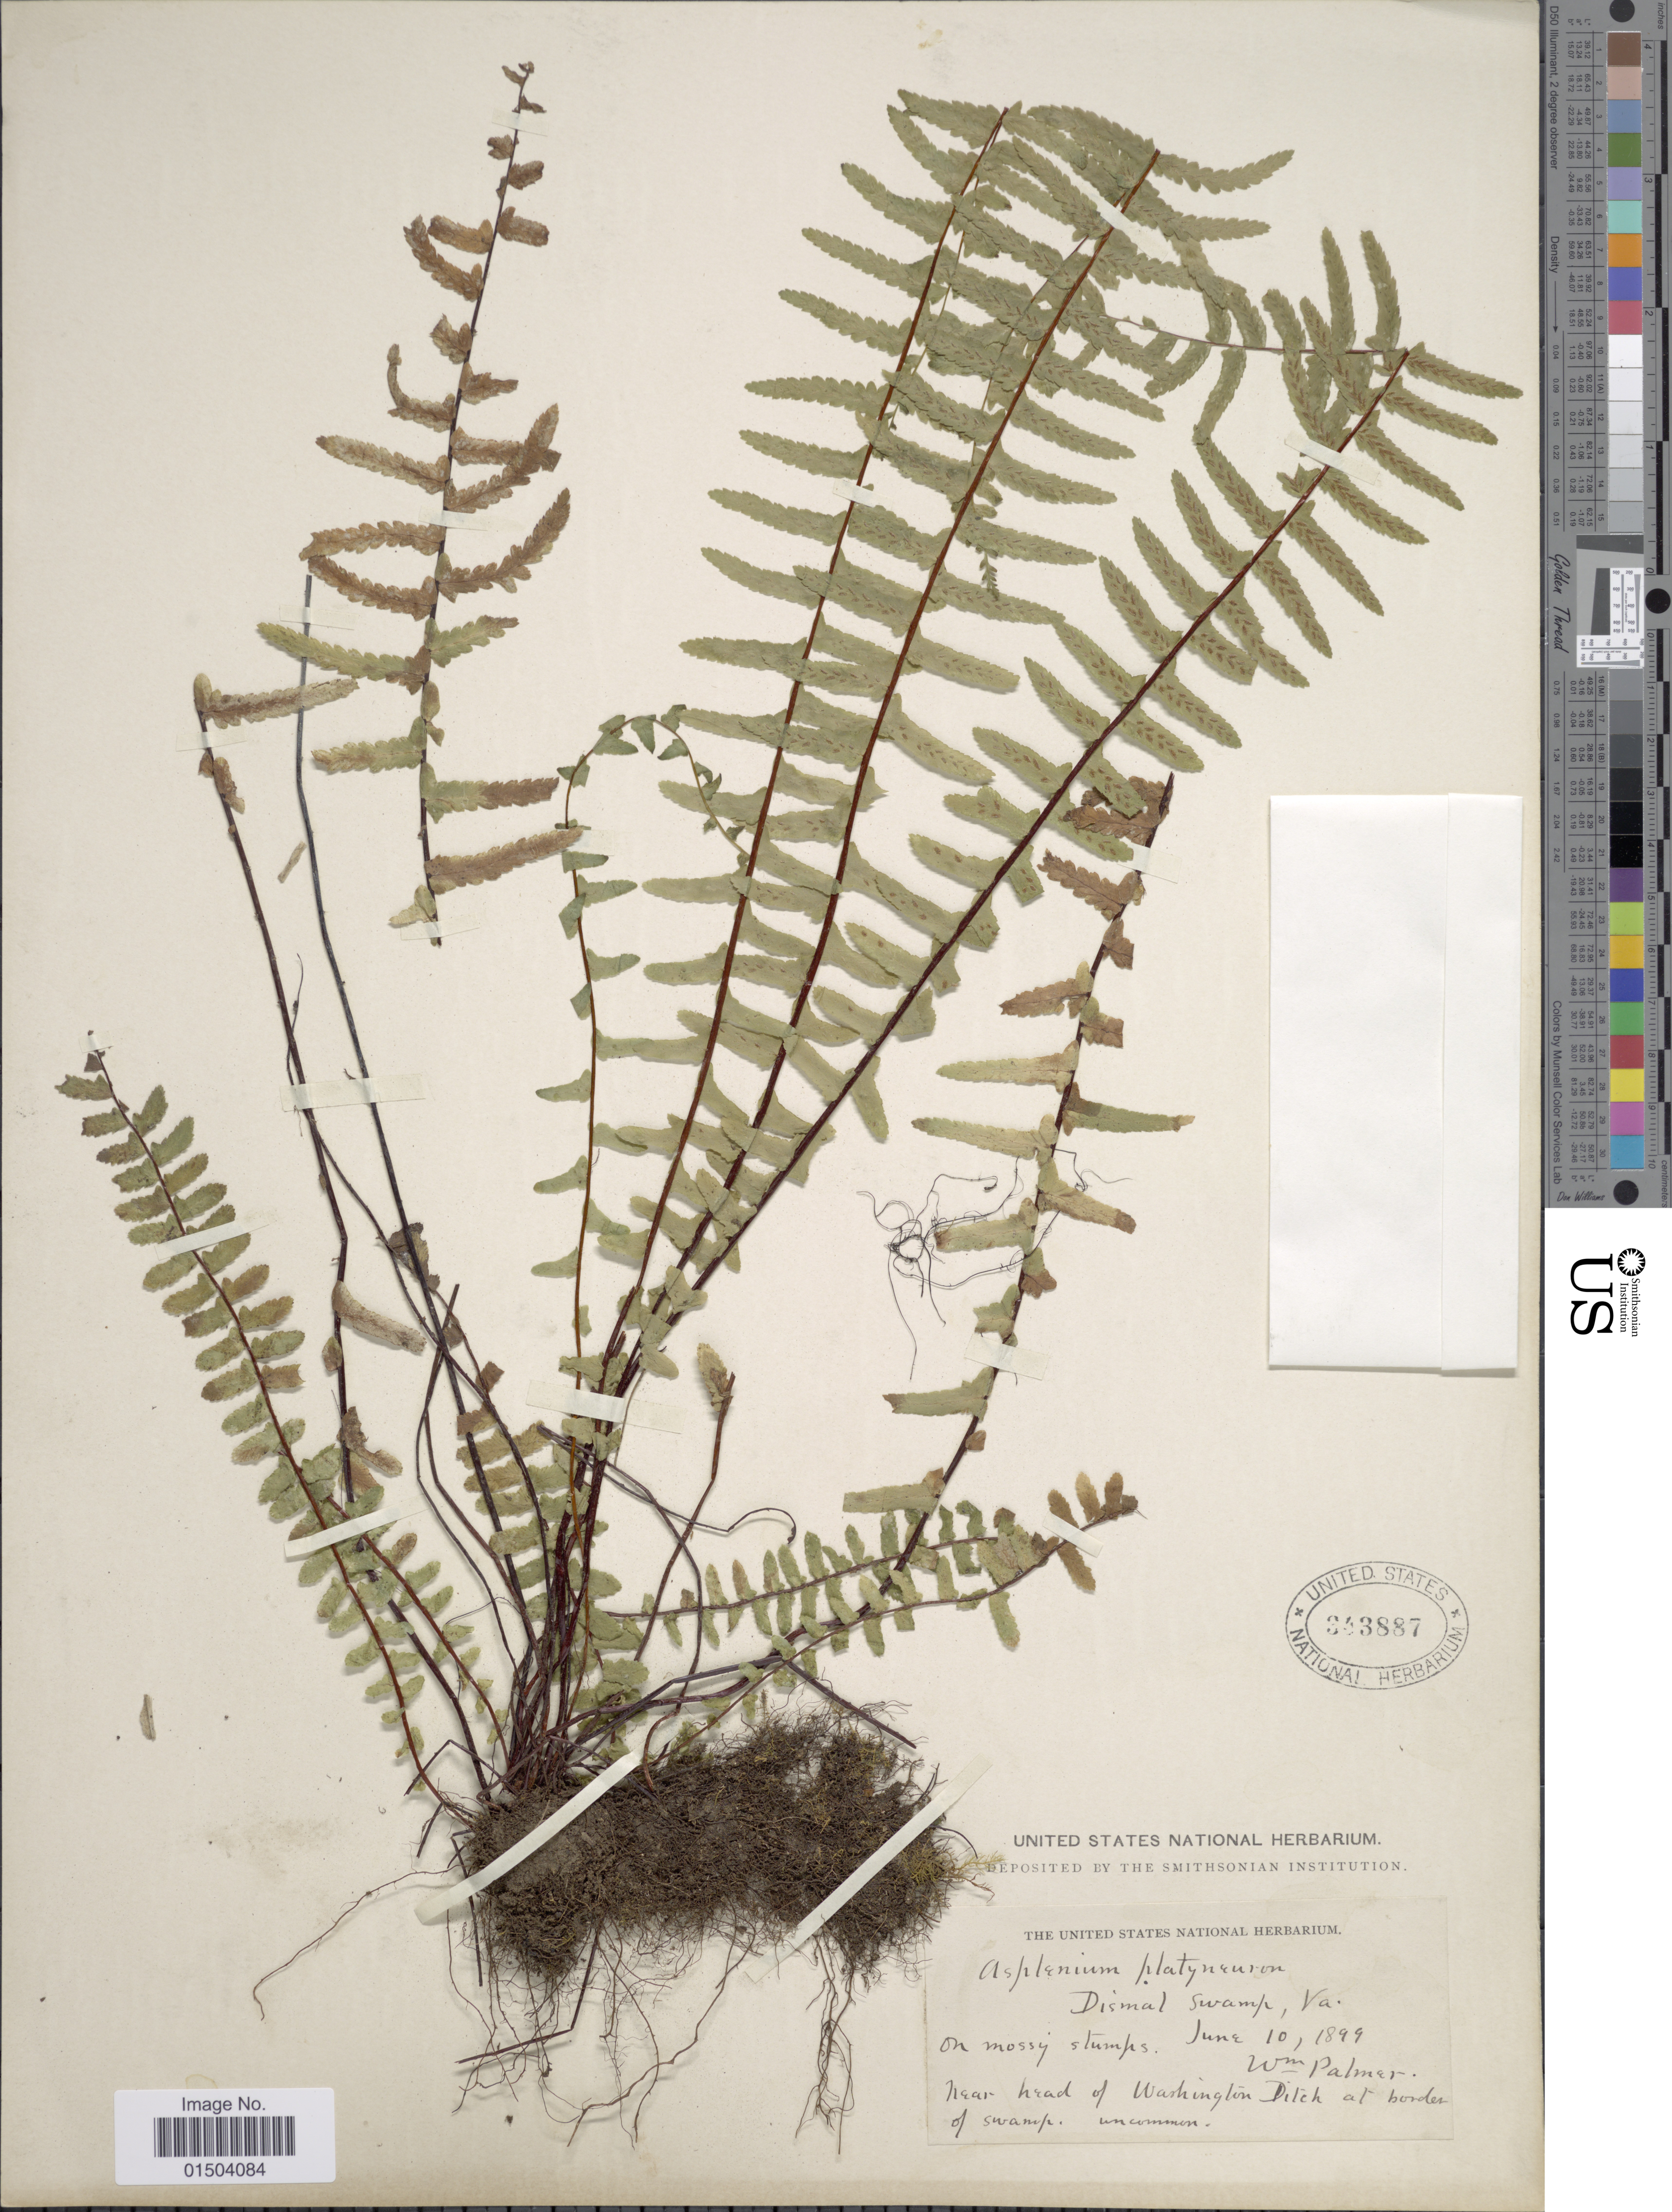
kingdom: Plantae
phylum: Tracheophyta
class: Polypodiopsida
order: Polypodiales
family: Aspleniaceae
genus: Asplenium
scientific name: Asplenium platyneuron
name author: (L.) Britton, Stearns & Poggenb.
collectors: W. Palmer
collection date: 1899-06-10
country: United States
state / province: Virginia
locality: Dismal Swamp, Va. Near head of Washington Ditch at border of swamp.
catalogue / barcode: US 343887